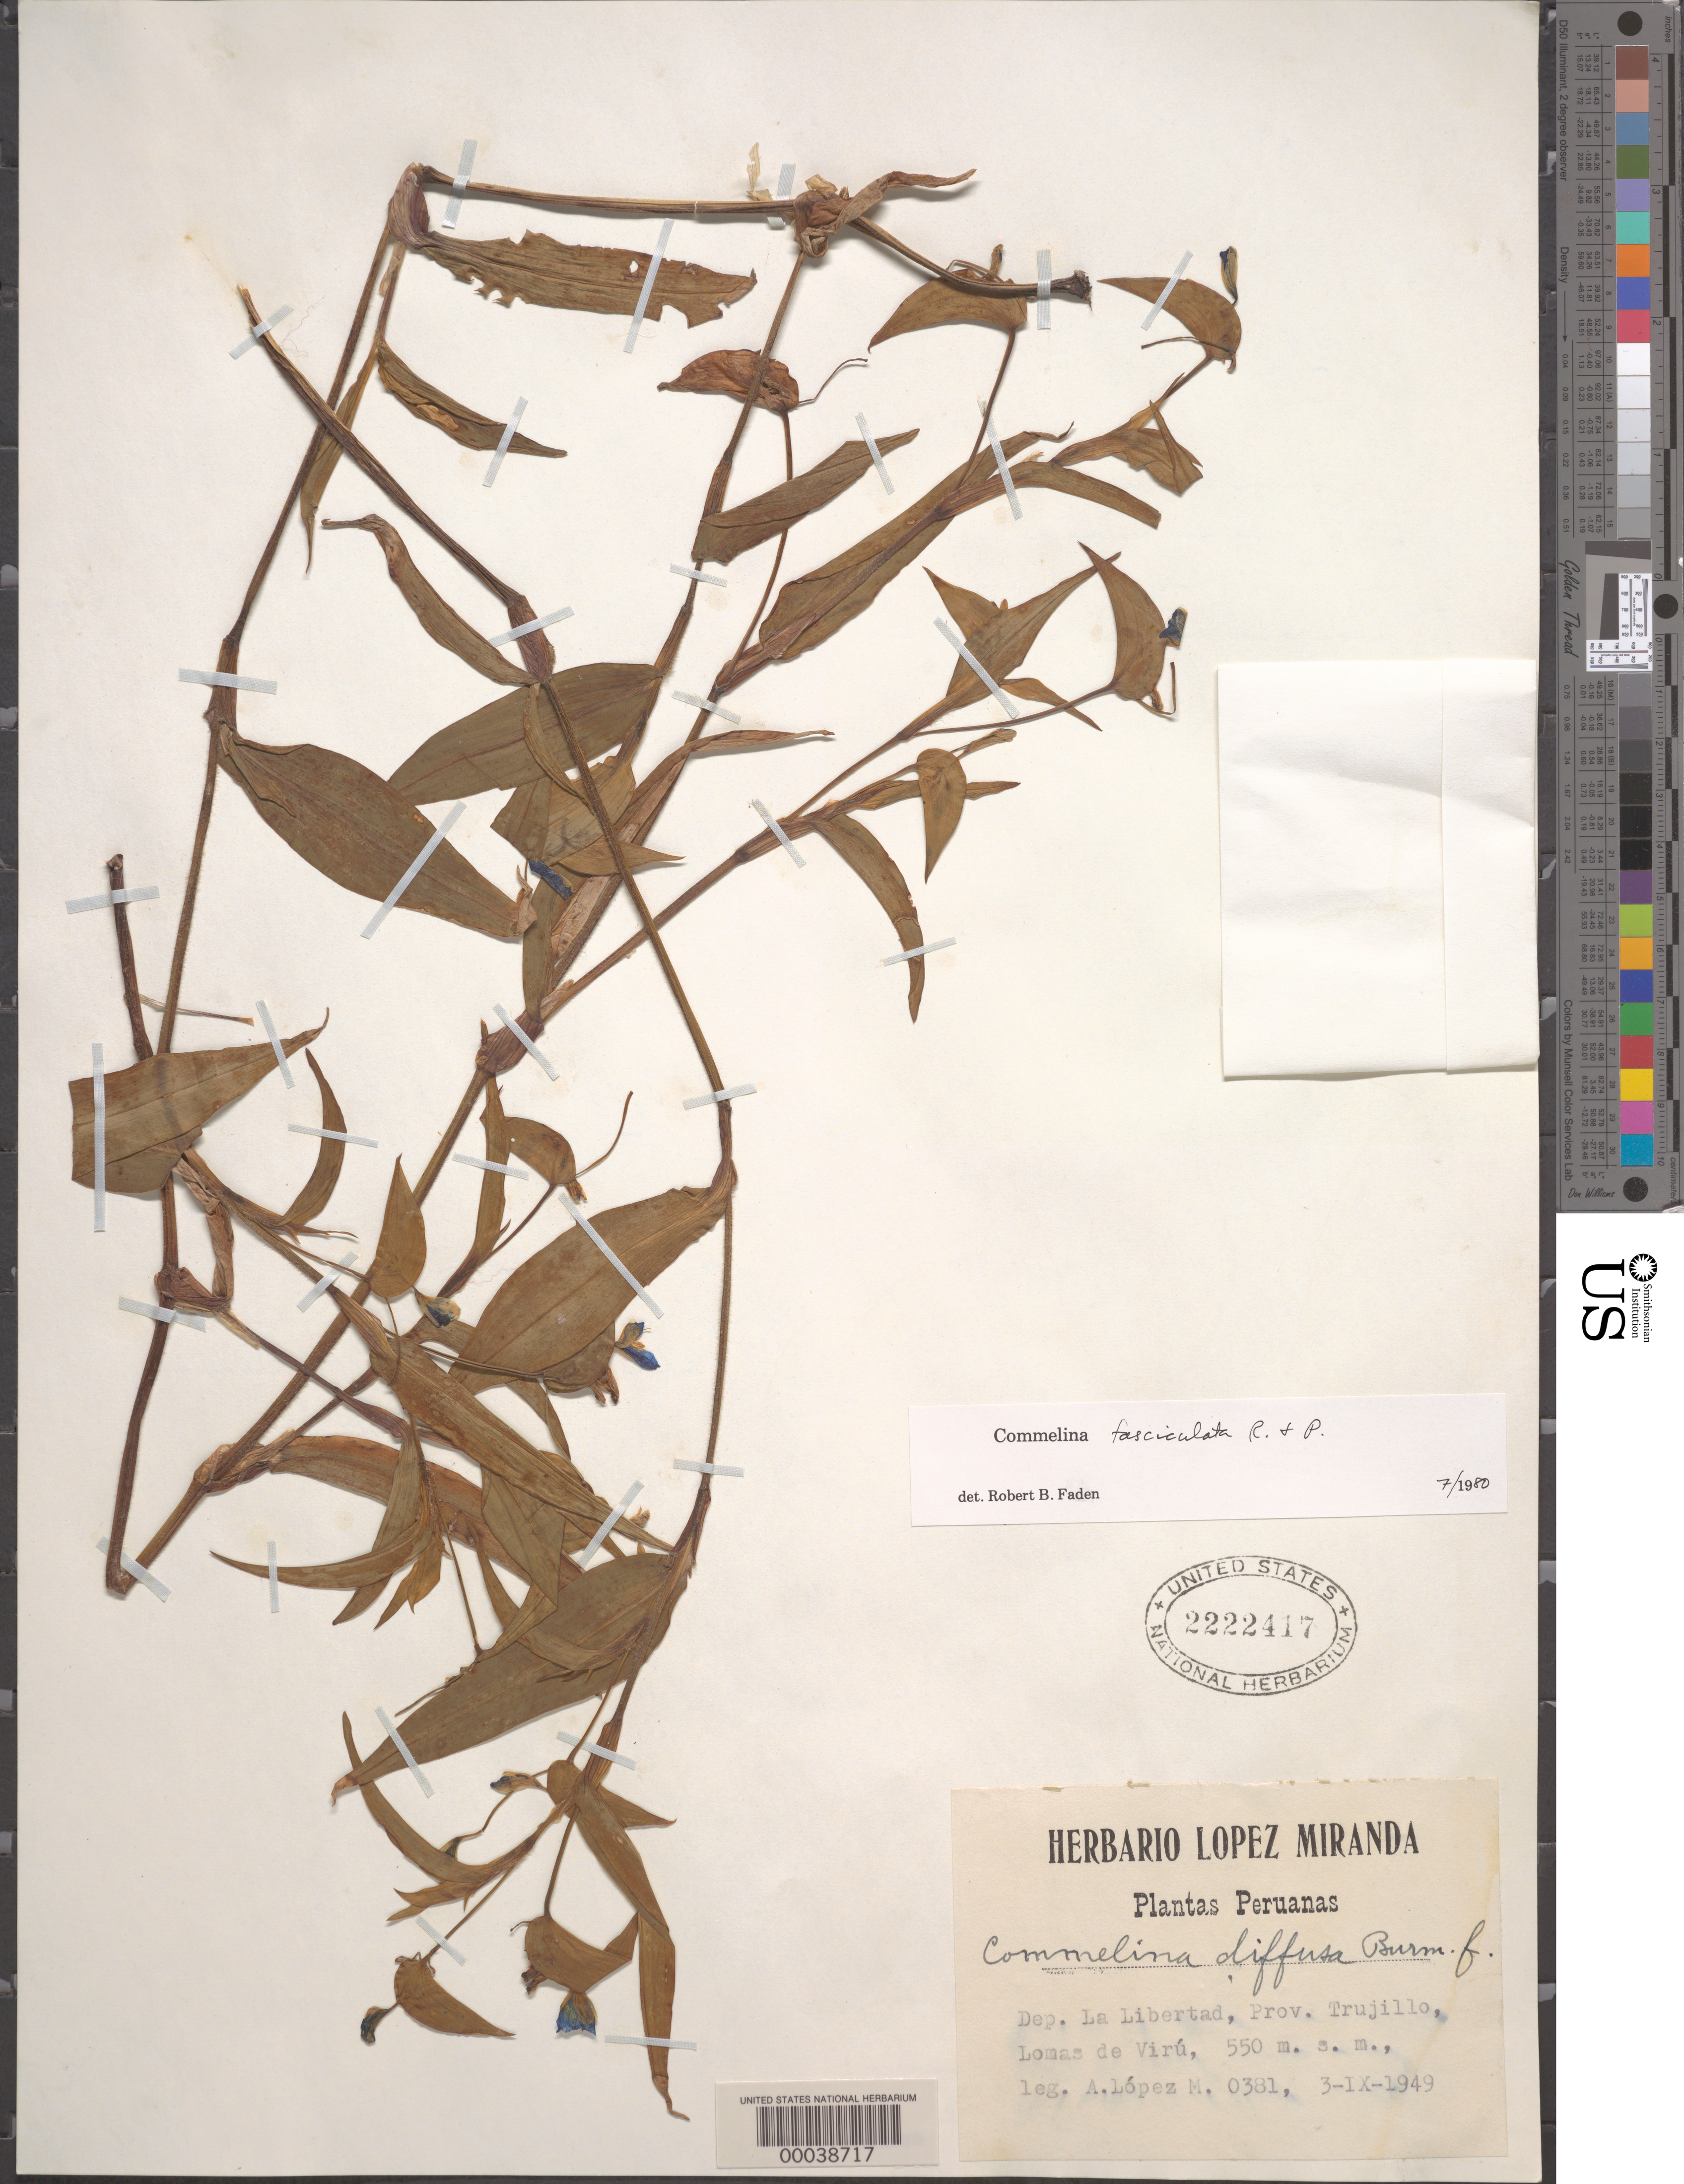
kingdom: Plantae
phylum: Tracheophyta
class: Liliopsida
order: Commelinales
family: Commelinaceae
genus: Commelina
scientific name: Commelina fasciculata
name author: Ruiz & Pav.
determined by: Faden, Robert B., (US), Smithsonian Institution - National Museum of Natural History (UNITED STATES)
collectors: A. Lopez M.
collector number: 381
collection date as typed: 03 Sep 1949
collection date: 1949-09-03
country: Peru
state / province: La Libertad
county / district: Trujillo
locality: Lomas de viru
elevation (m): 550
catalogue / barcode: US 2222417